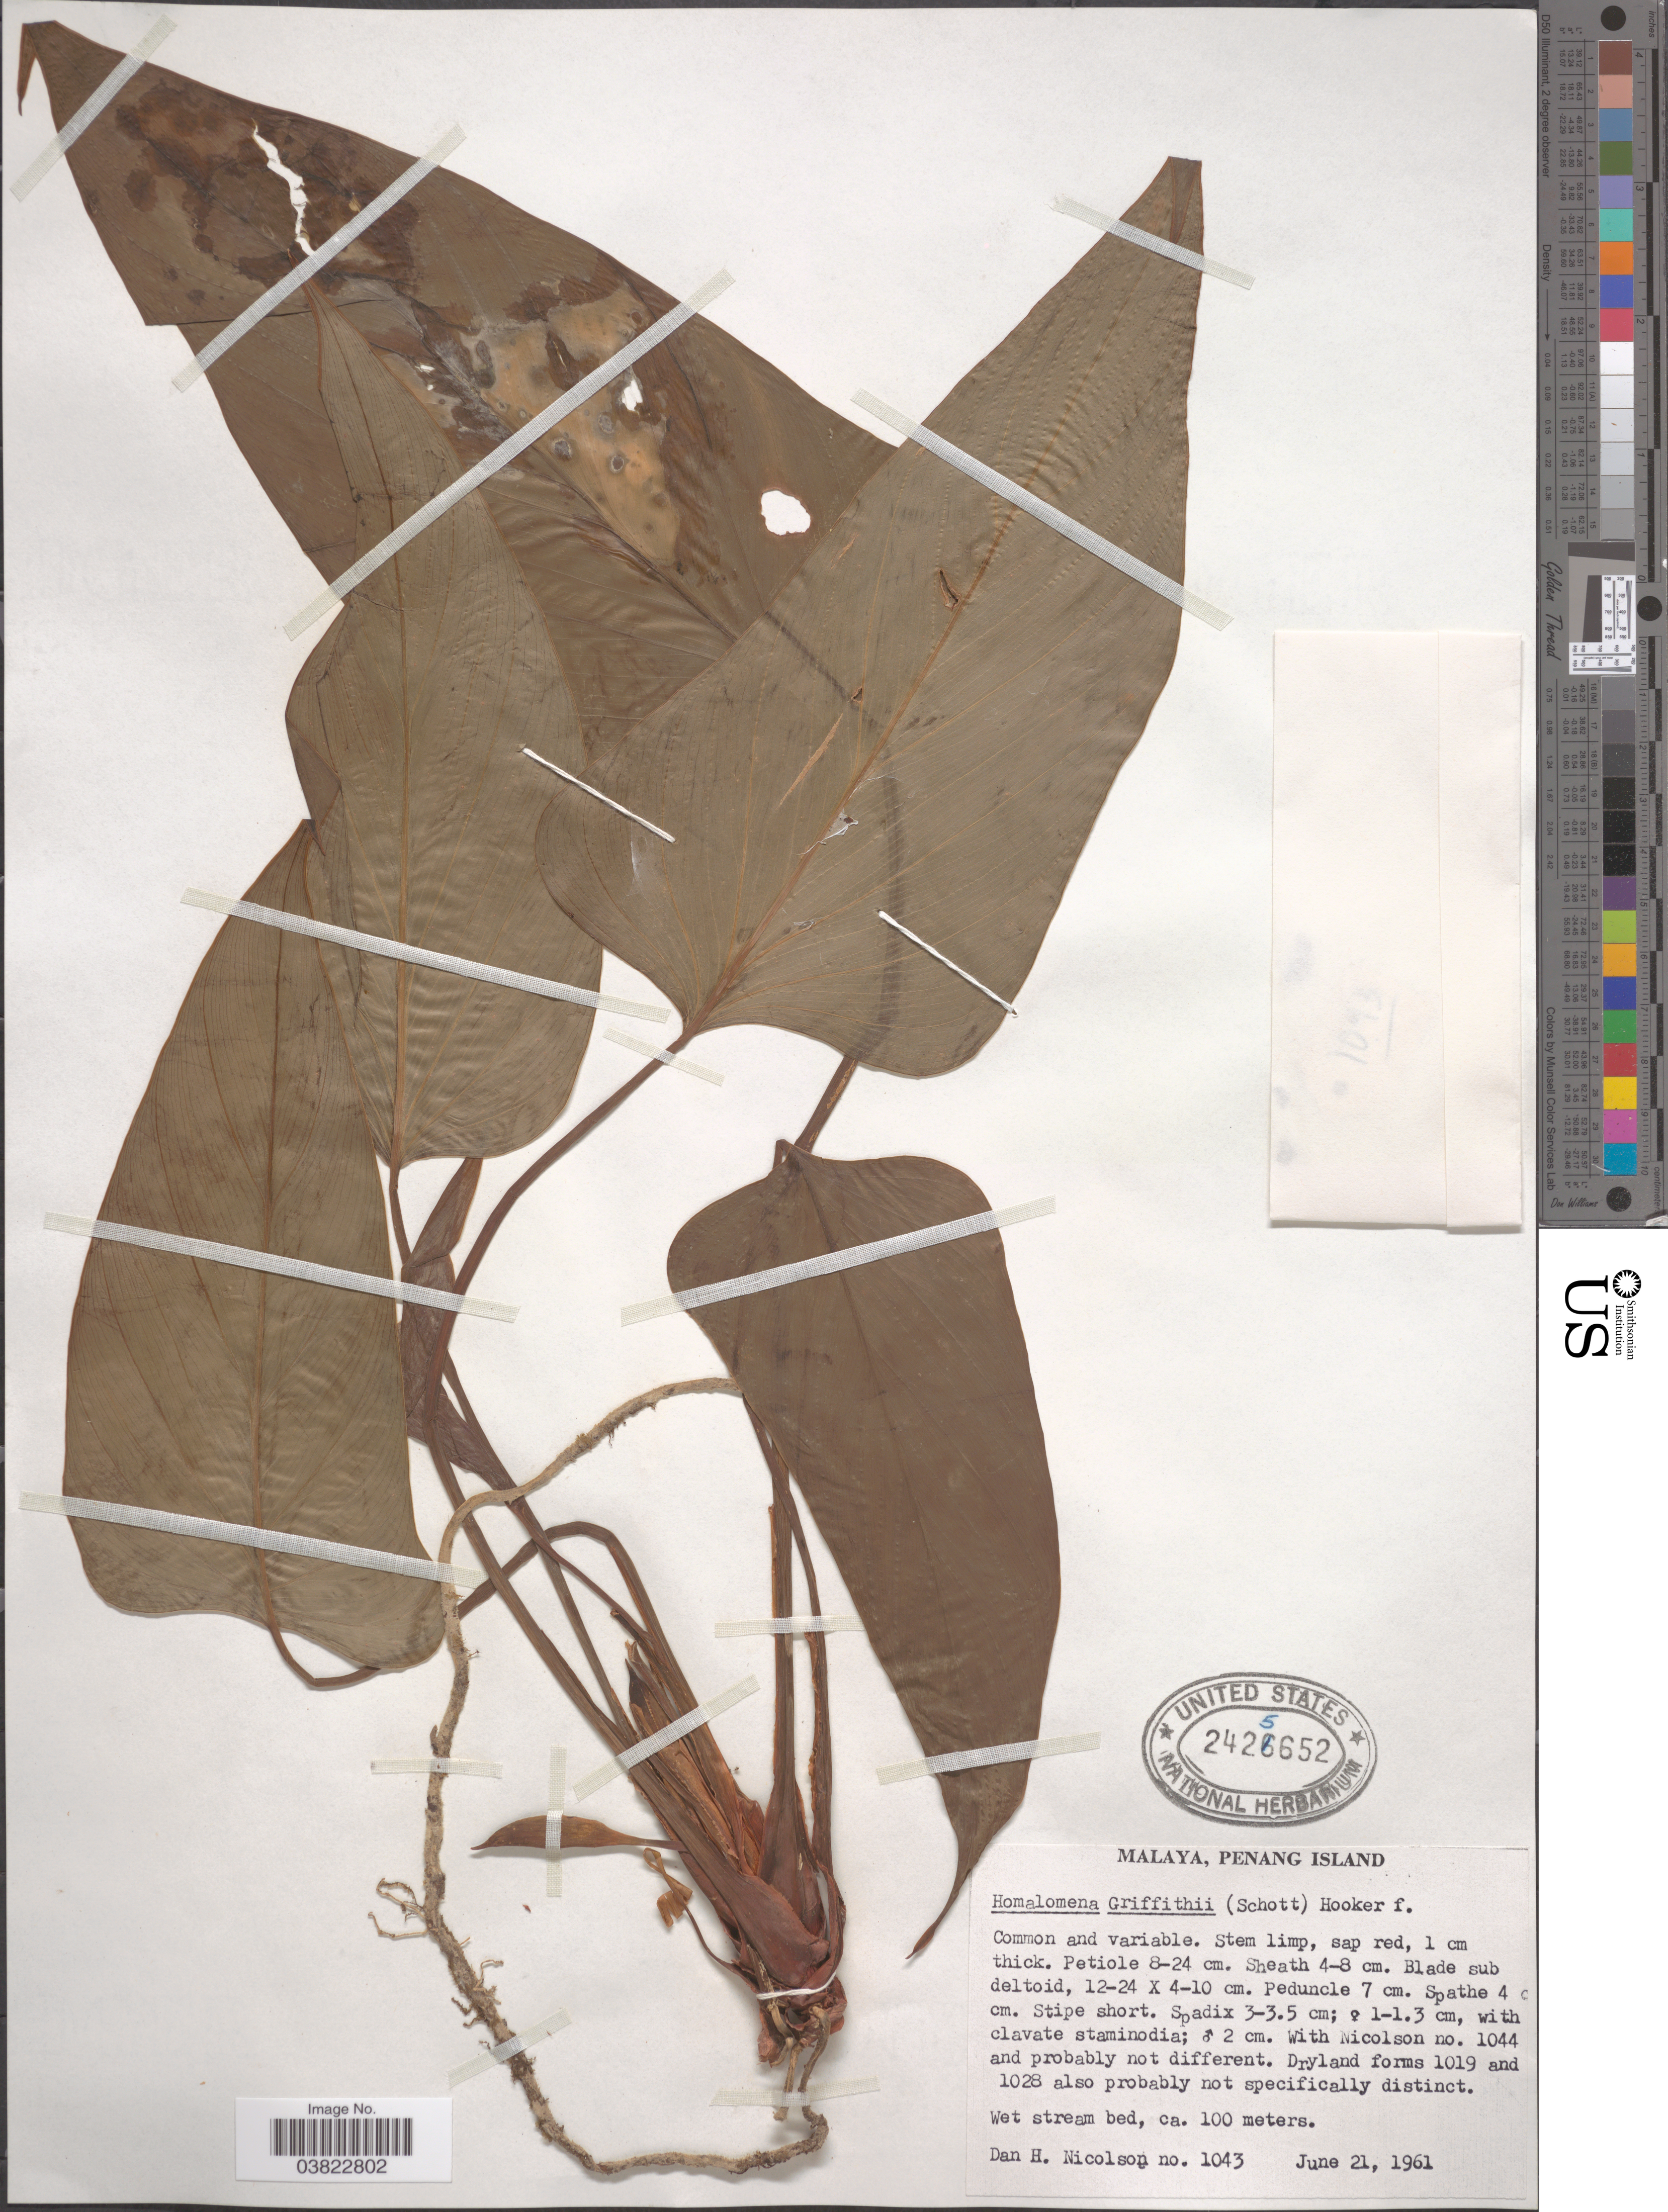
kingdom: Plantae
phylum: Tracheophyta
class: Liliopsida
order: Alismatales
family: Araceae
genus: Homalomena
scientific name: Homalomena griffithii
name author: (Schott) Hook. f.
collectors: D. H. Nicolson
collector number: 1043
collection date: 1961-06-21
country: Malaysia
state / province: Pinang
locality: Malaya, Penang Island.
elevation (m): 100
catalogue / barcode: US 2425652